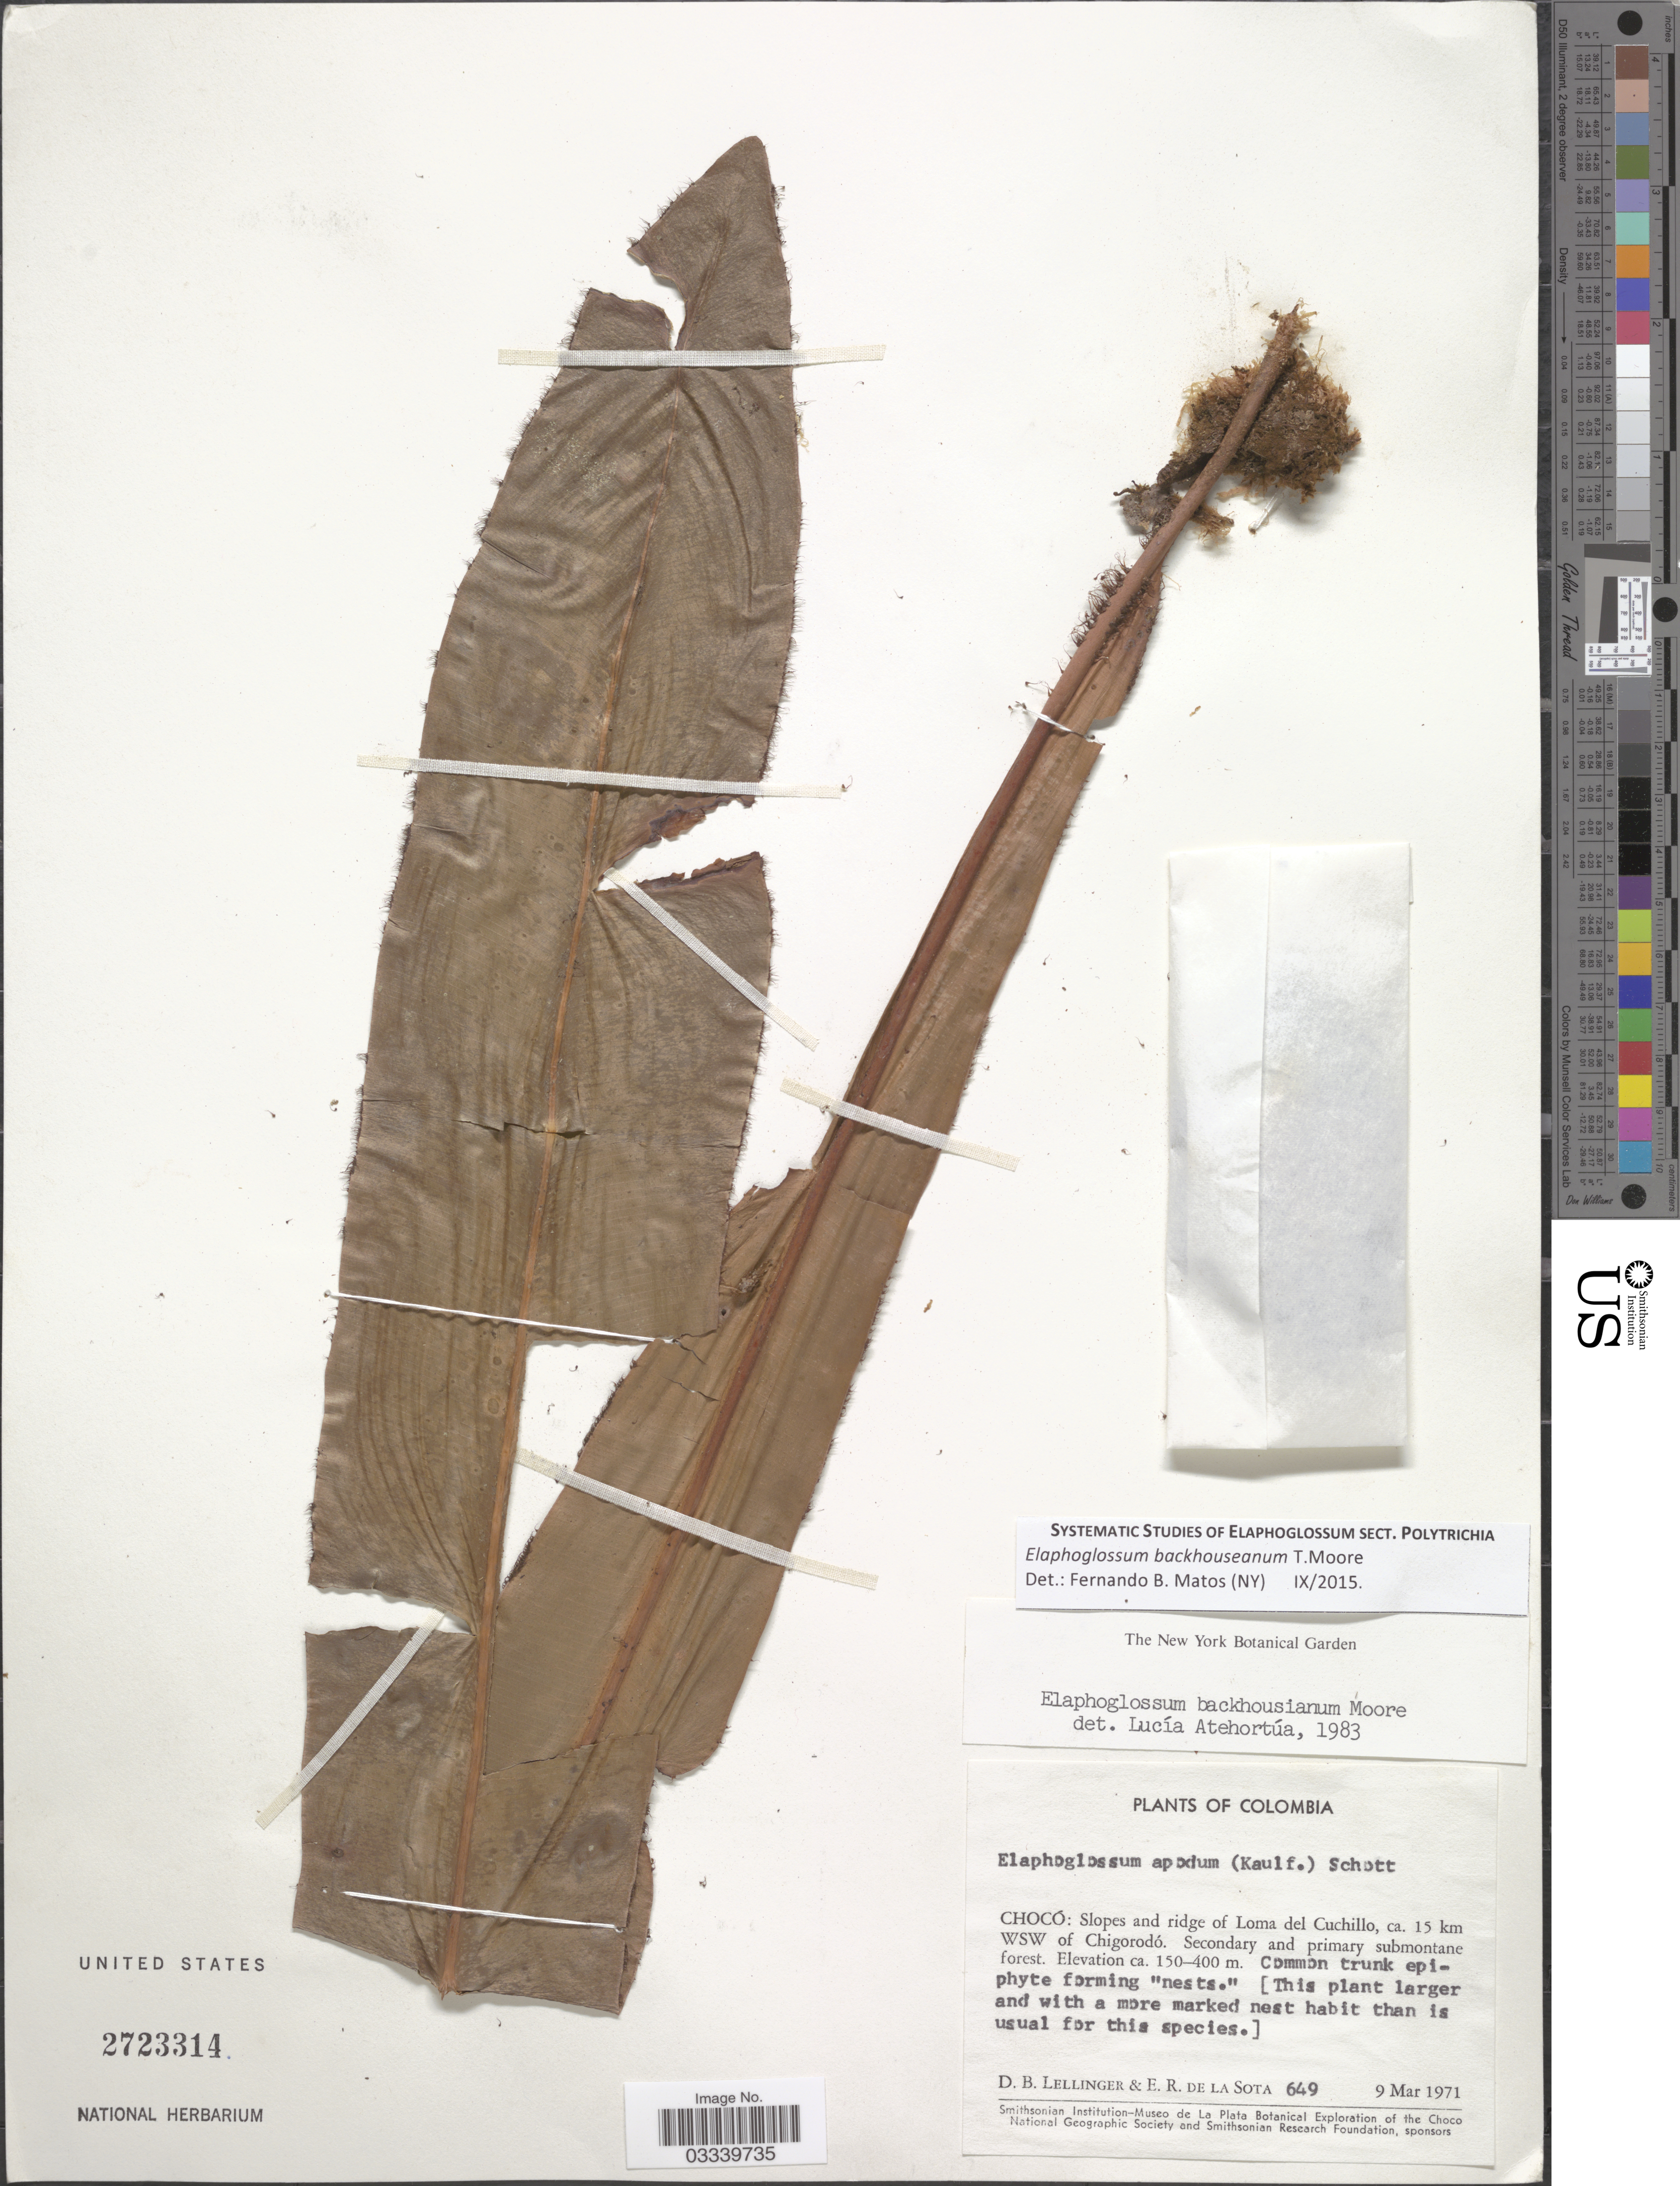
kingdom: Plantae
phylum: Tracheophyta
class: Polypodiopsida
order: Polypodiales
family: Dryopteridaceae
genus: Elaphoglossum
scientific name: Elaphoglossum backhouseanum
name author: T. Moore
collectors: D. B. Lellinger & E. R. de la Sota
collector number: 649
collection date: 1971-03-09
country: Colombia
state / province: Chocó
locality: Slopes and ridge of Loma del Cuchillo, ca. 15 km WSW of Chigorodó.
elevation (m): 150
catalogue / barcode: US 2723314